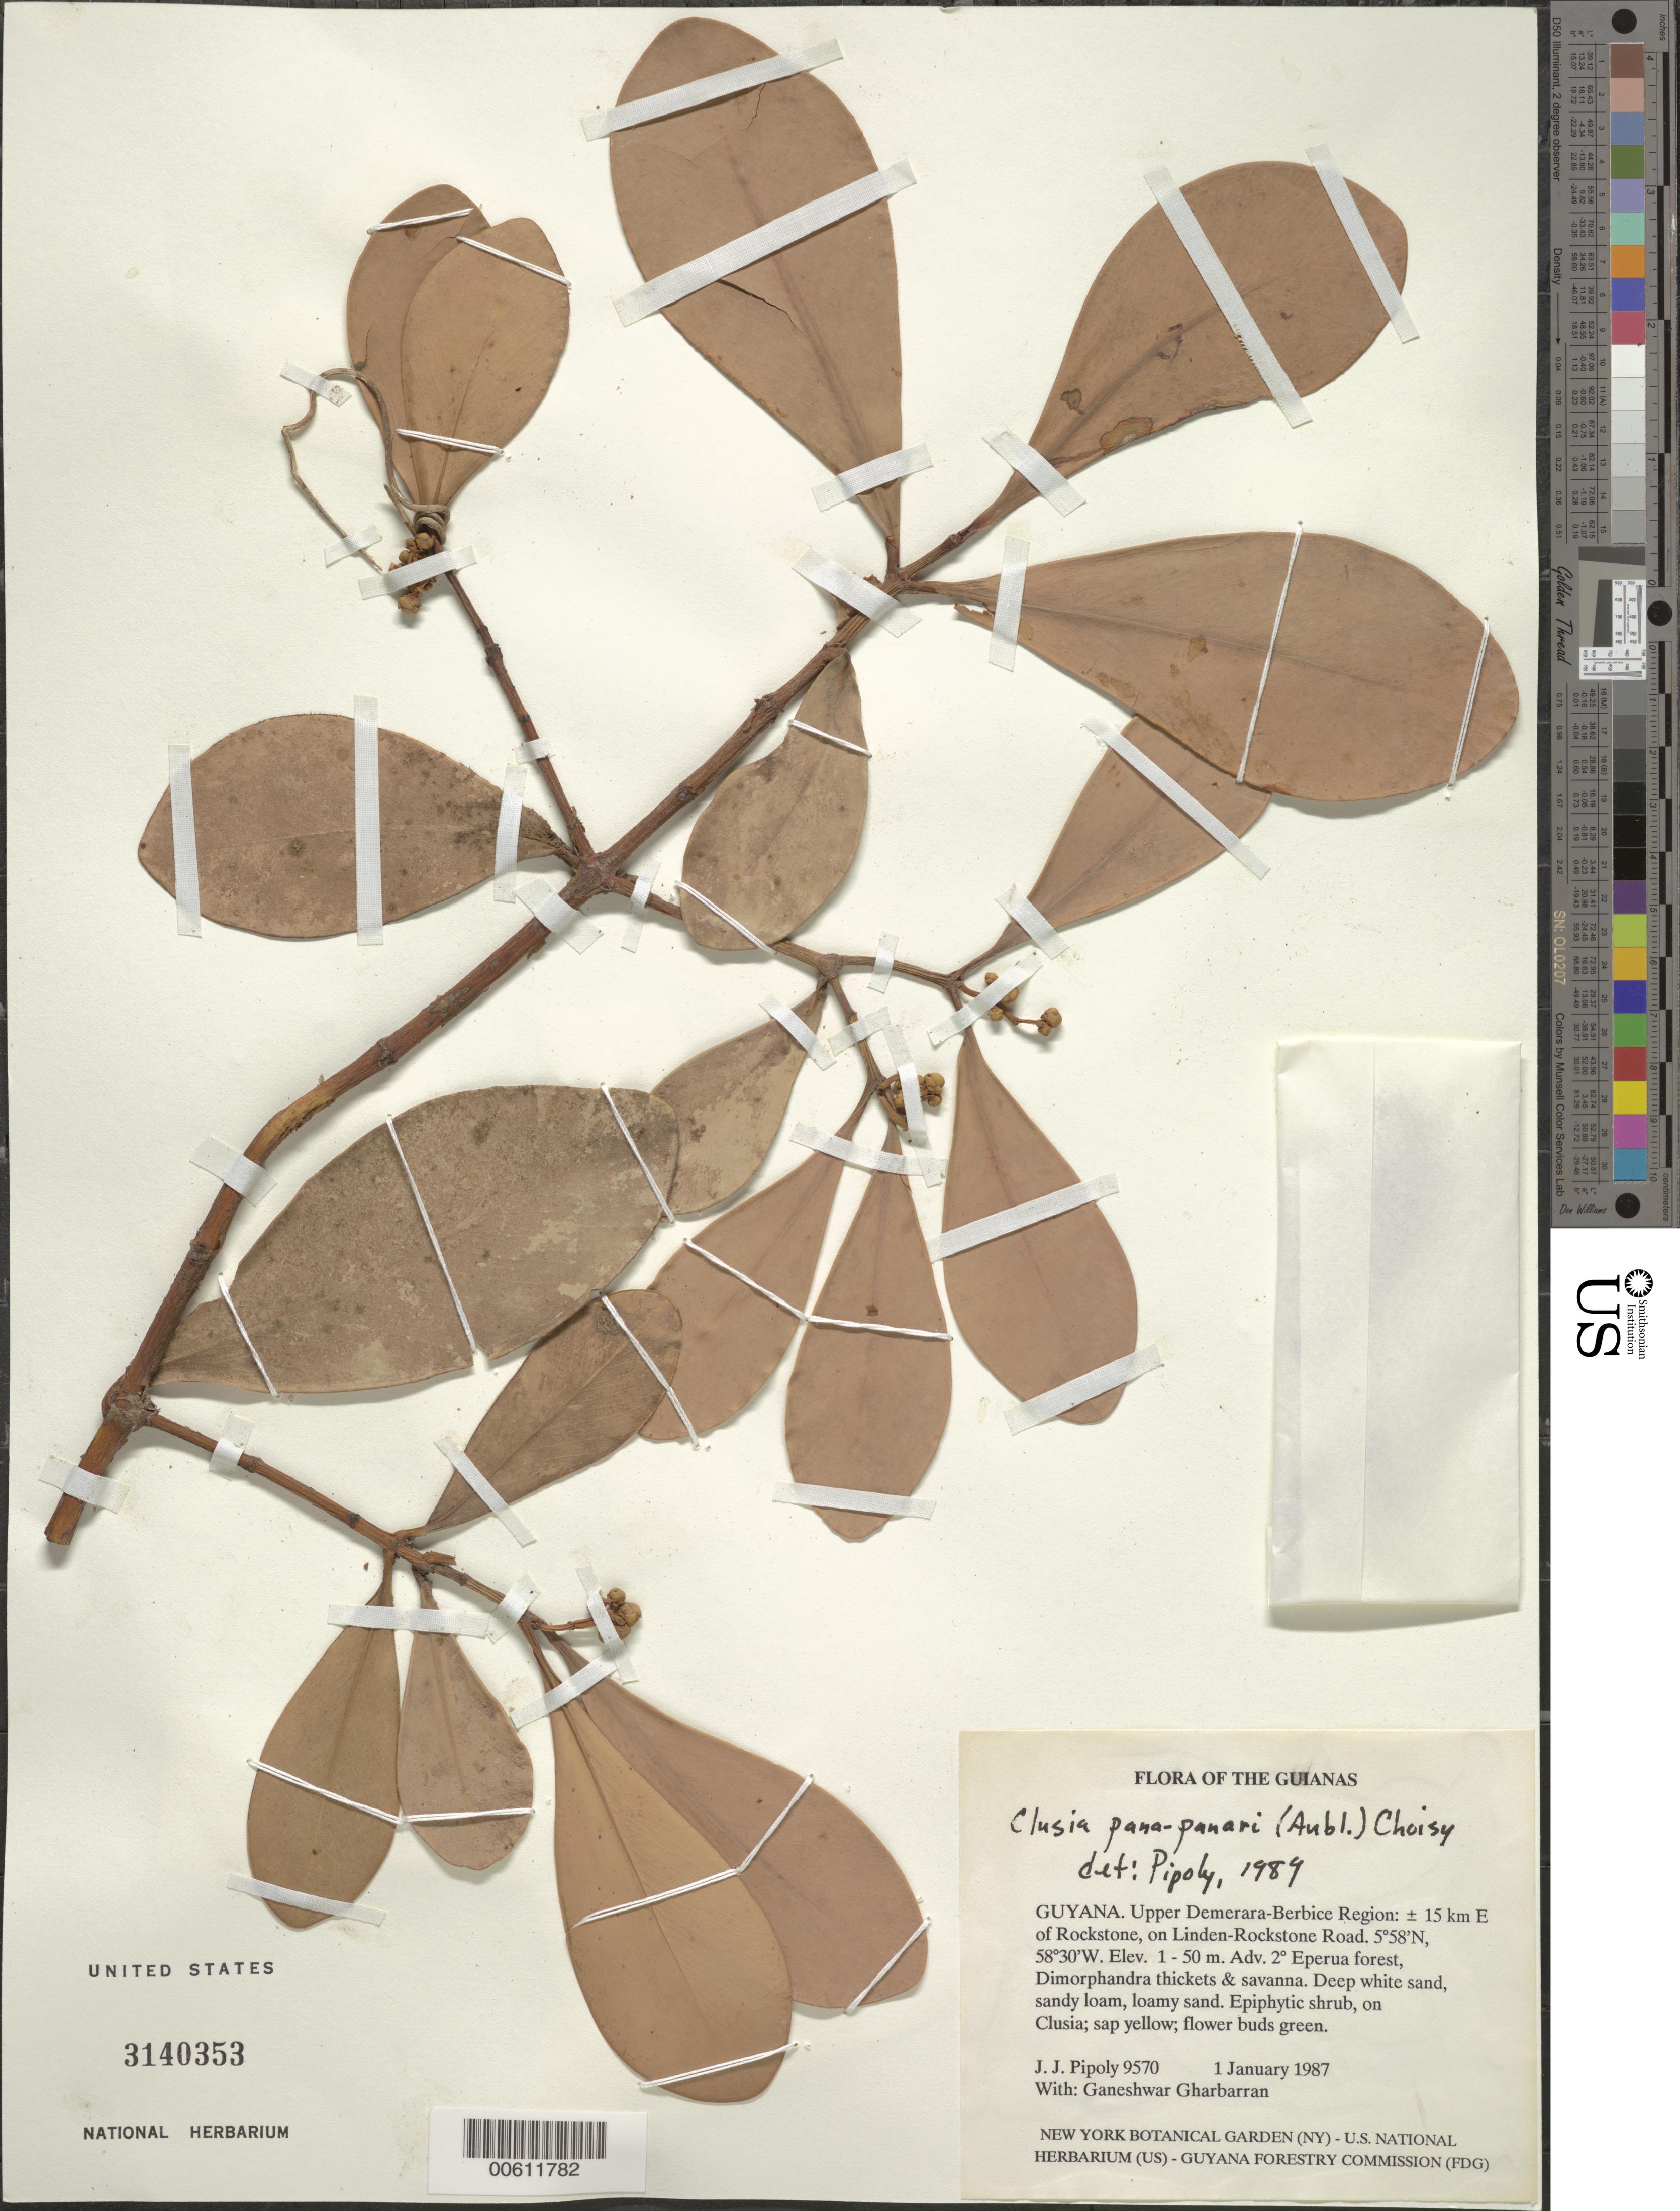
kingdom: Plantae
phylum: Tracheophyta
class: Magnoliopsida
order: Malpighiales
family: Clusiaceae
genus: Clusia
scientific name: Clusia panapanari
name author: (Aubl.) Choisy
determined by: Pipoly, J. J., III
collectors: J. J. Pipoly & G. Gharbarran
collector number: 9570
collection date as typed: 11 January 1987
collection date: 1987-01-11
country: Guyana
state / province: U. Demerara-Berbice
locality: ±15 km E of Rockstone, on Linden-Rockstone Road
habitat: Adv. secondary Eperua forest, Dimorphandra thickets & savanna. Deep white sand, sandy loam, loamy sand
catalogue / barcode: US 3140353